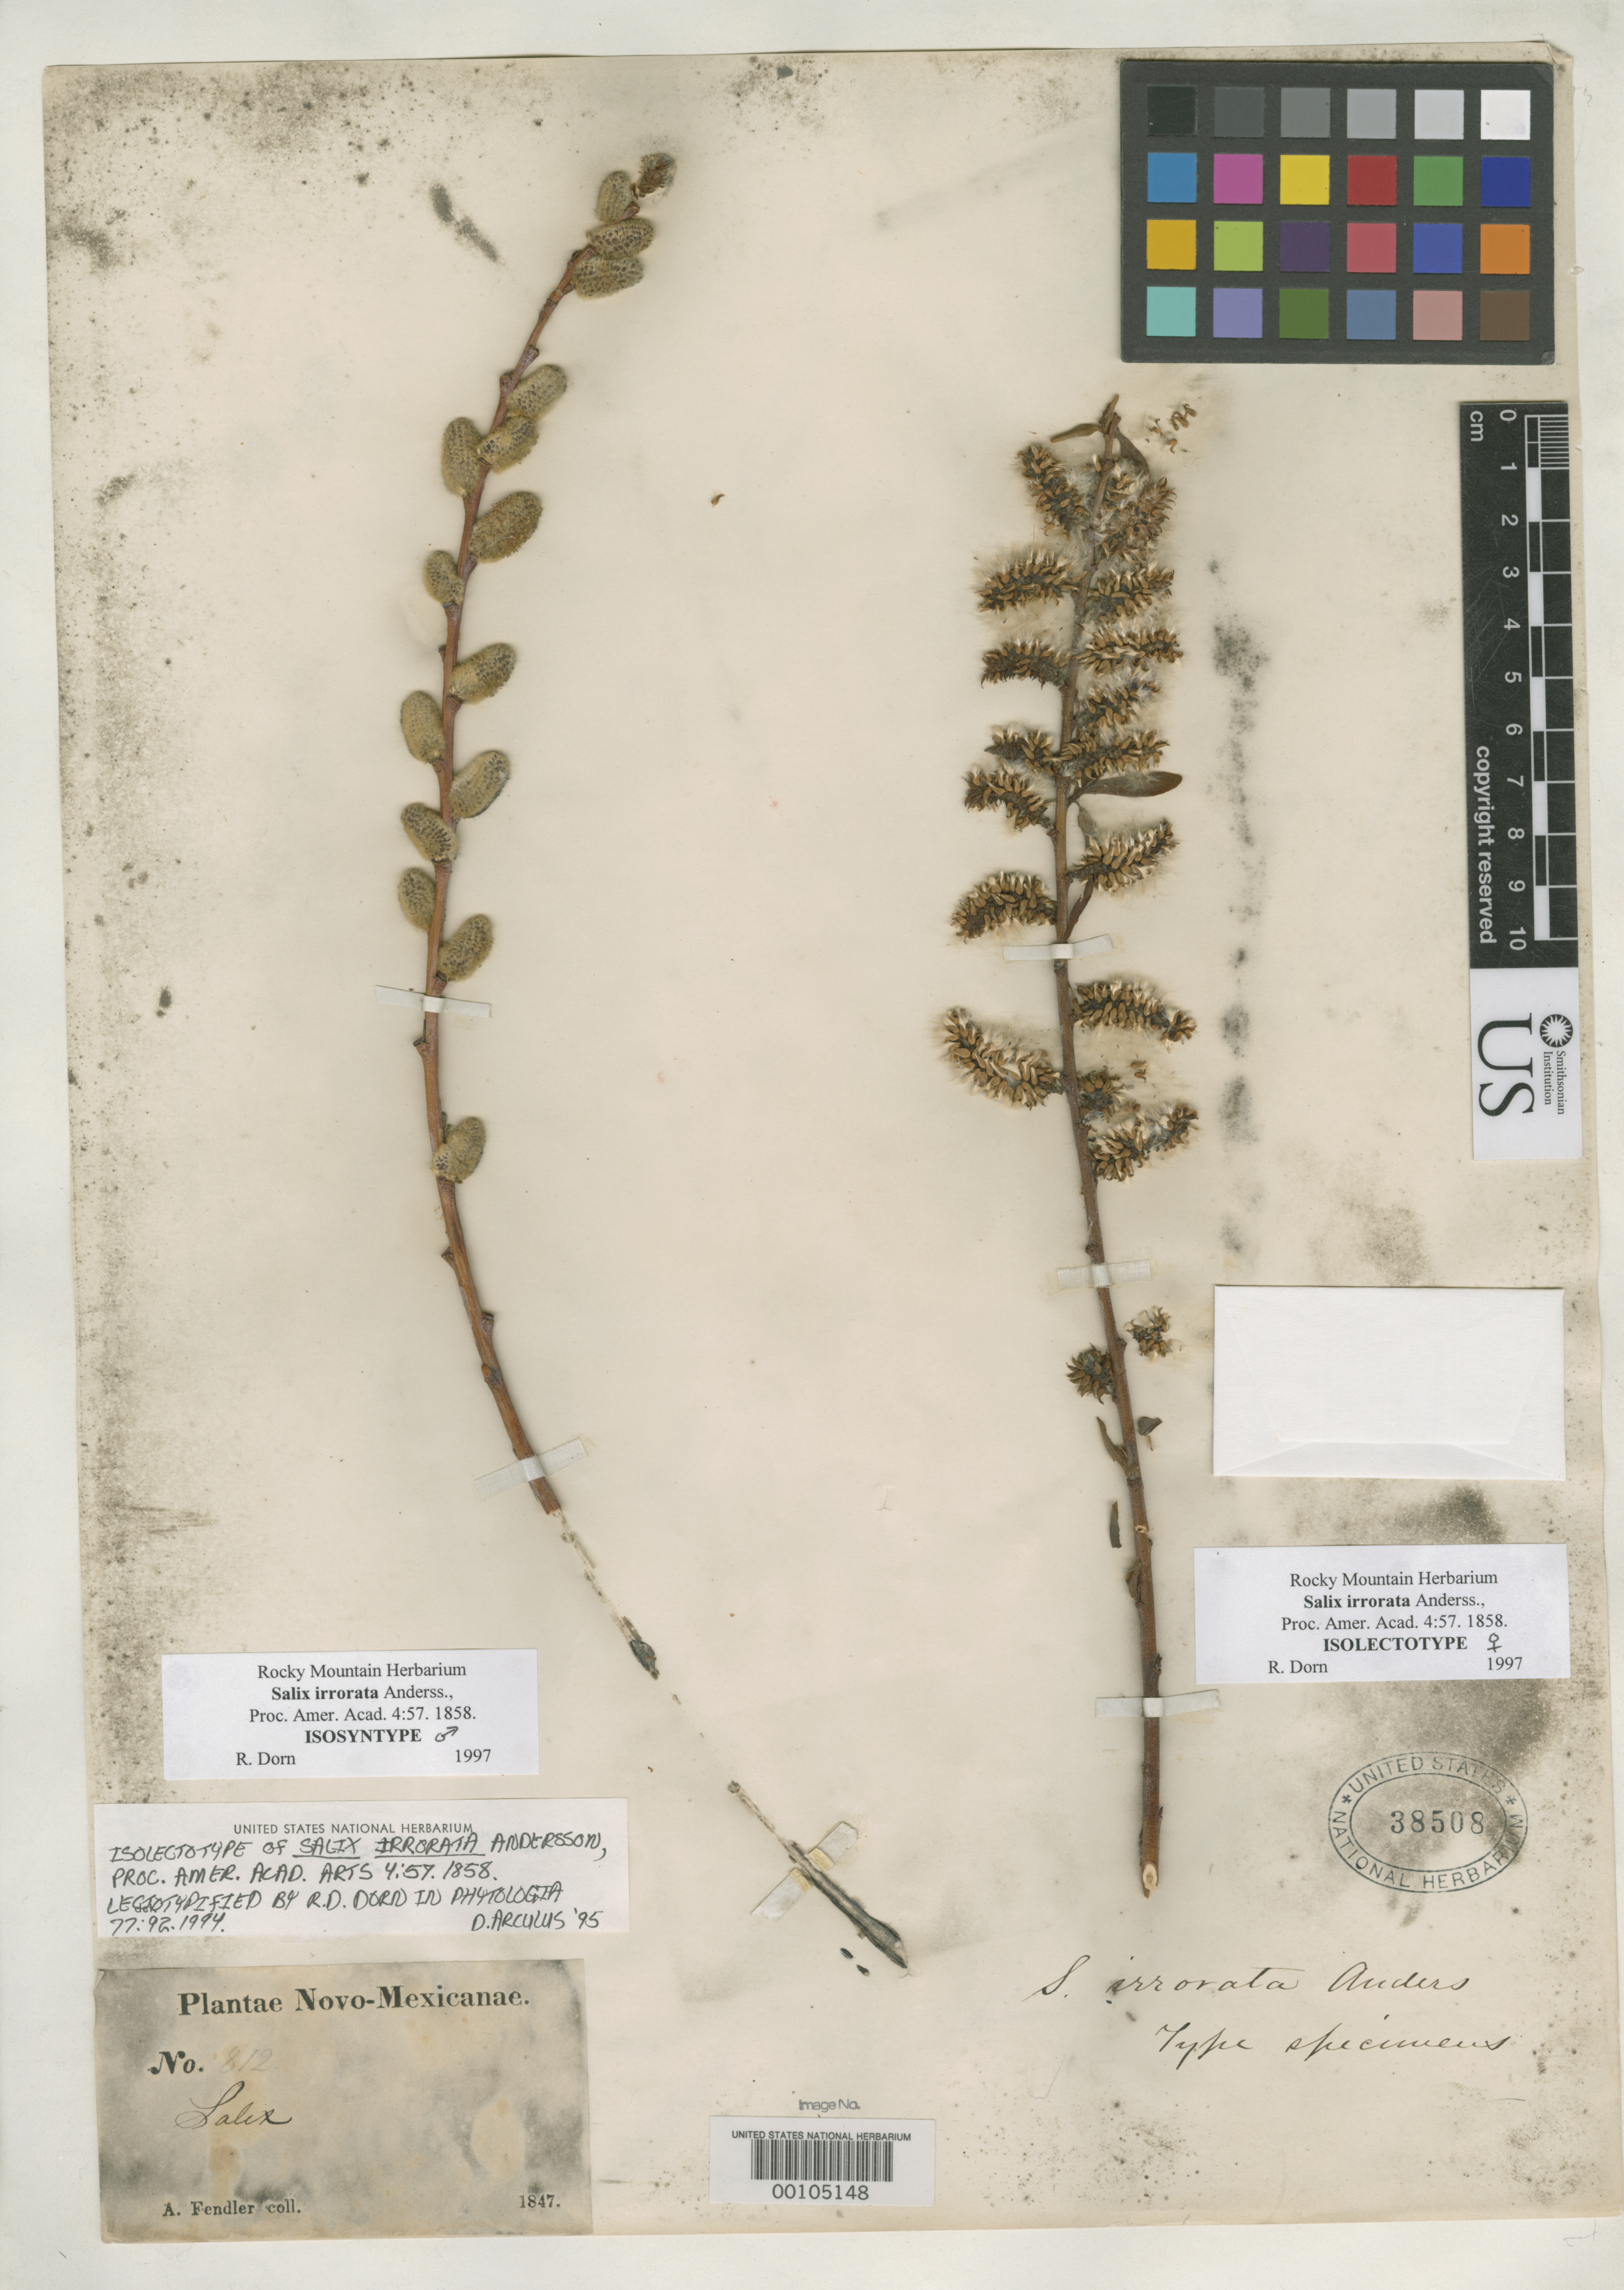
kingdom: Plantae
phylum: Tracheophyta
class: Magnoliopsida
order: Malpighiales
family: Salicaceae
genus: Salix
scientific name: Salix irrorata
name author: Andersson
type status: Isolectotype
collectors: A. Fendler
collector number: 812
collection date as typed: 1847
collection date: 1847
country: United States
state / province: New Mexico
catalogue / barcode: US 38508